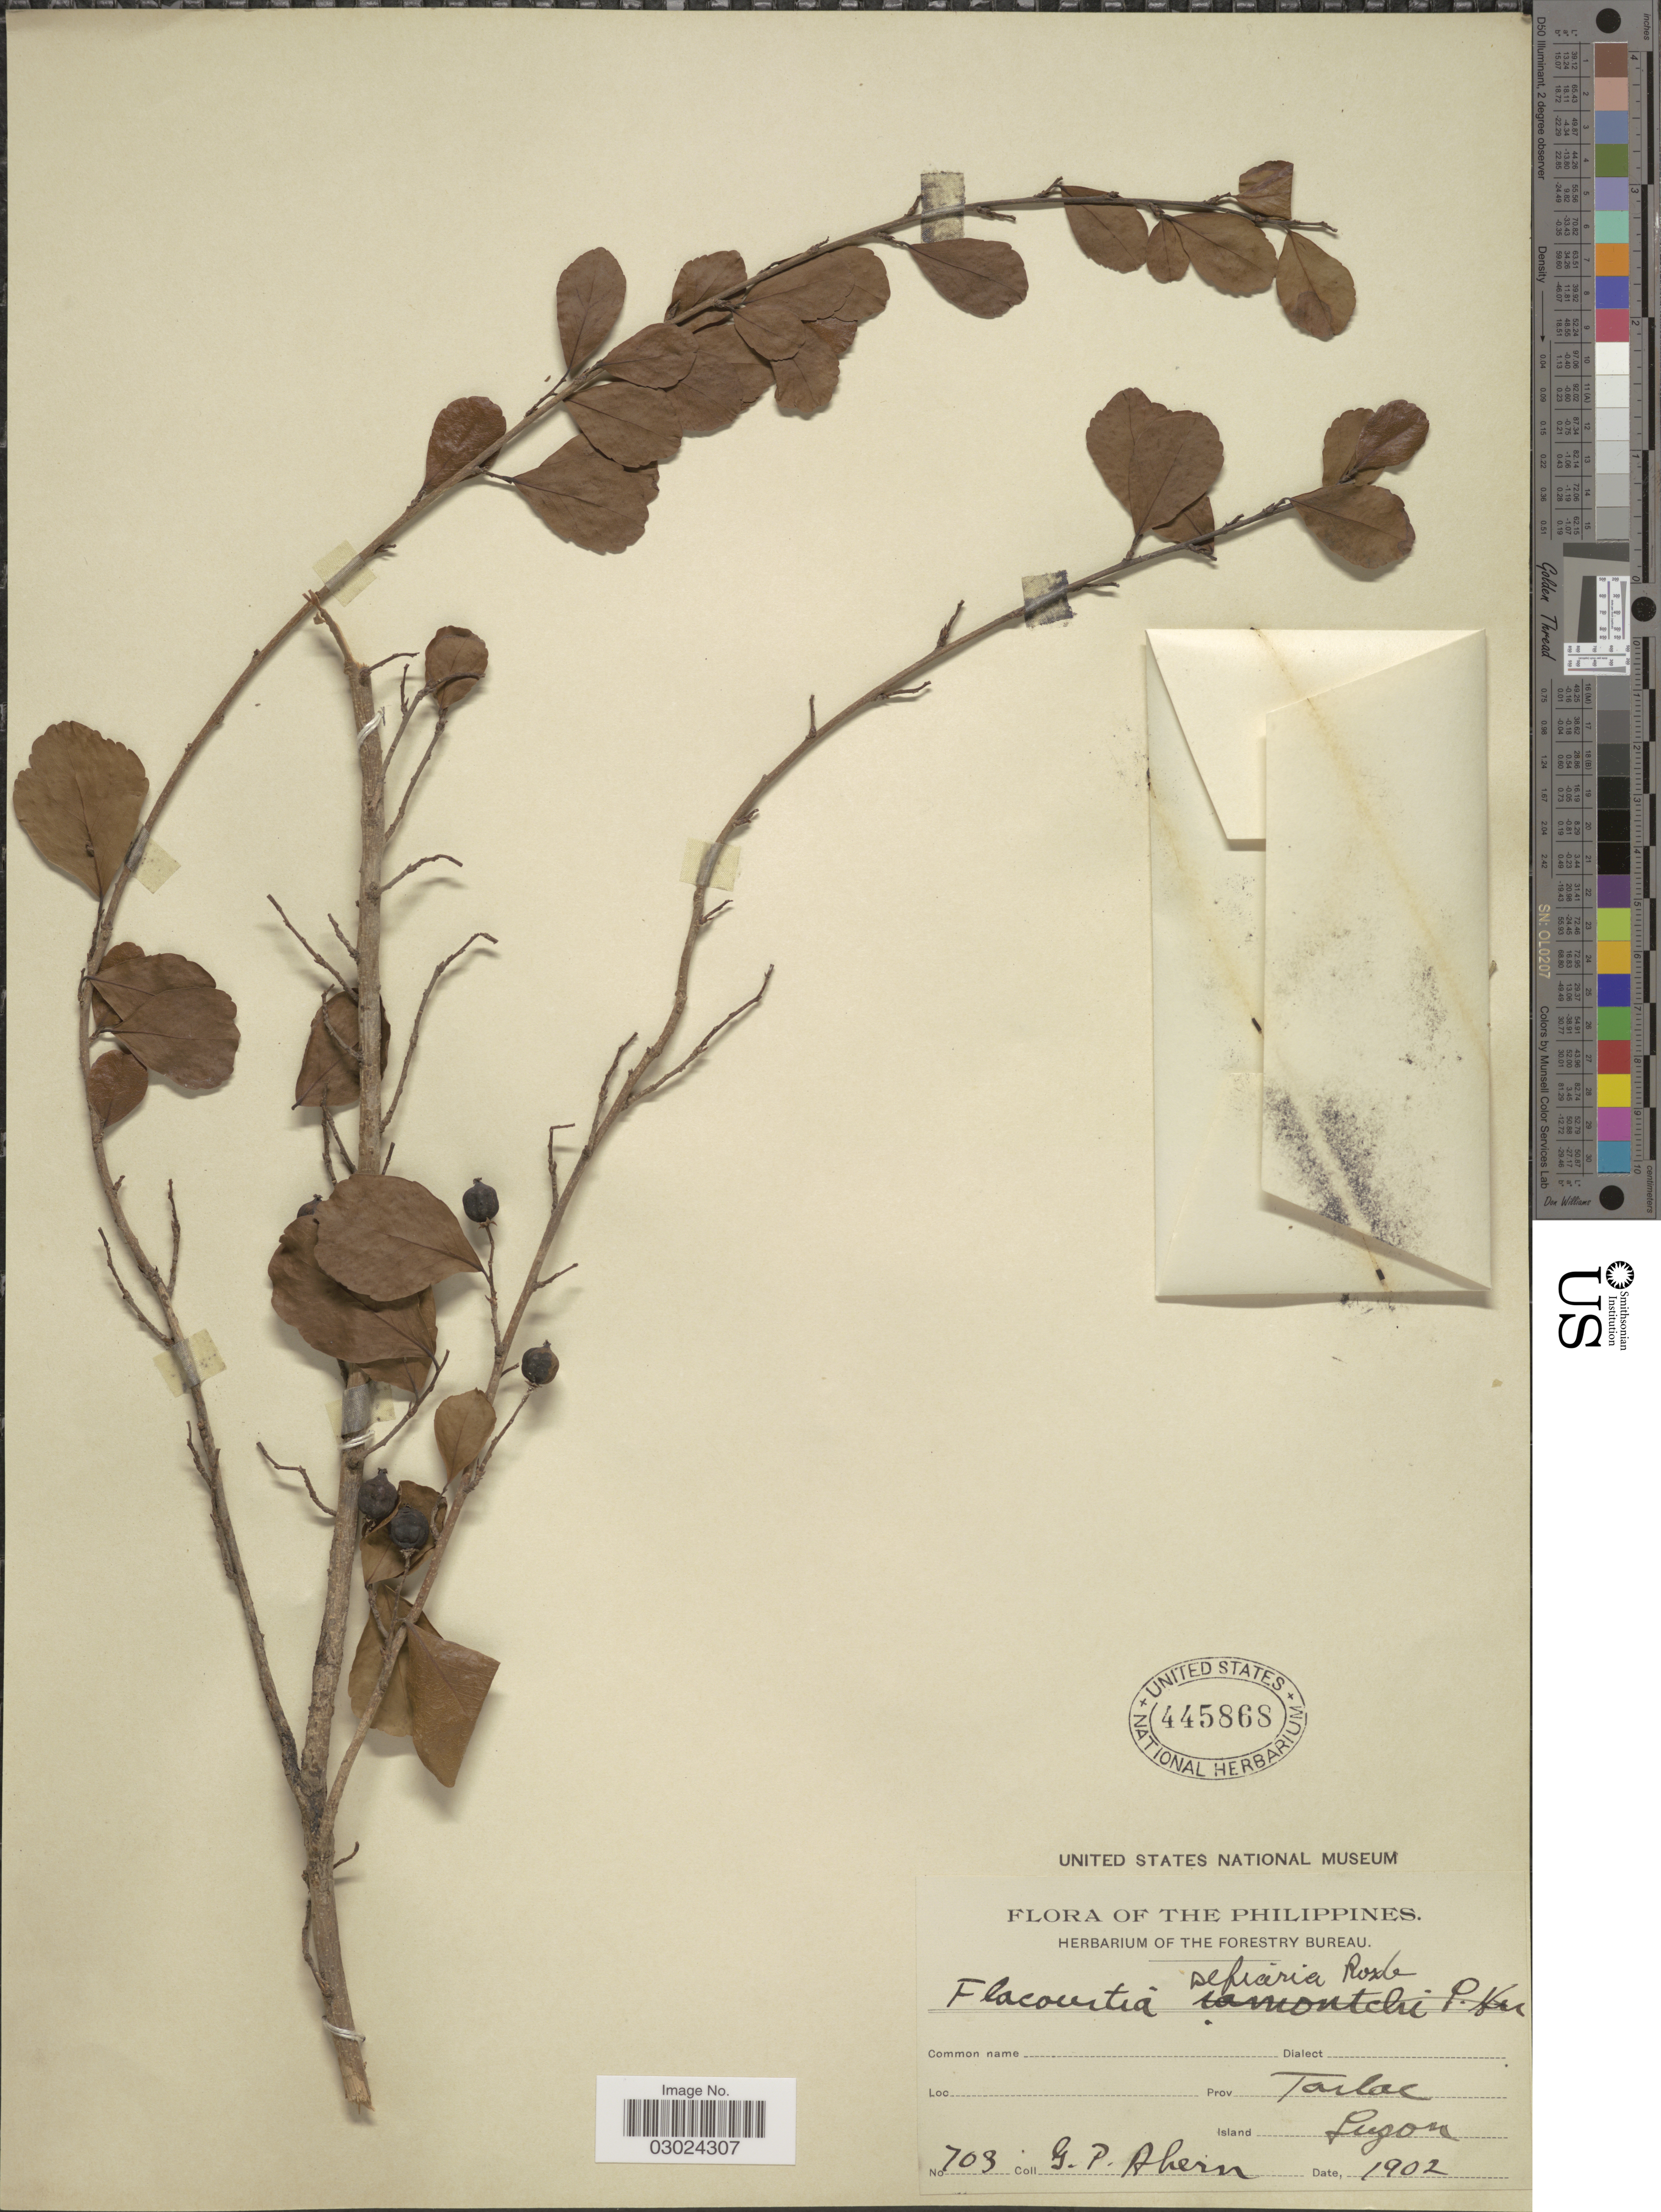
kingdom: Plantae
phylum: Tracheophyta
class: Magnoliopsida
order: Malpighiales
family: Salicaceae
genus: Flacourtia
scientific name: Flacourtia sepiaria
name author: Roxb.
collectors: G. Ahern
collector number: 709*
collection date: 1902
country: Philippines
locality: Prov. Tarlac. Island Luzon.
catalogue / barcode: US 445868